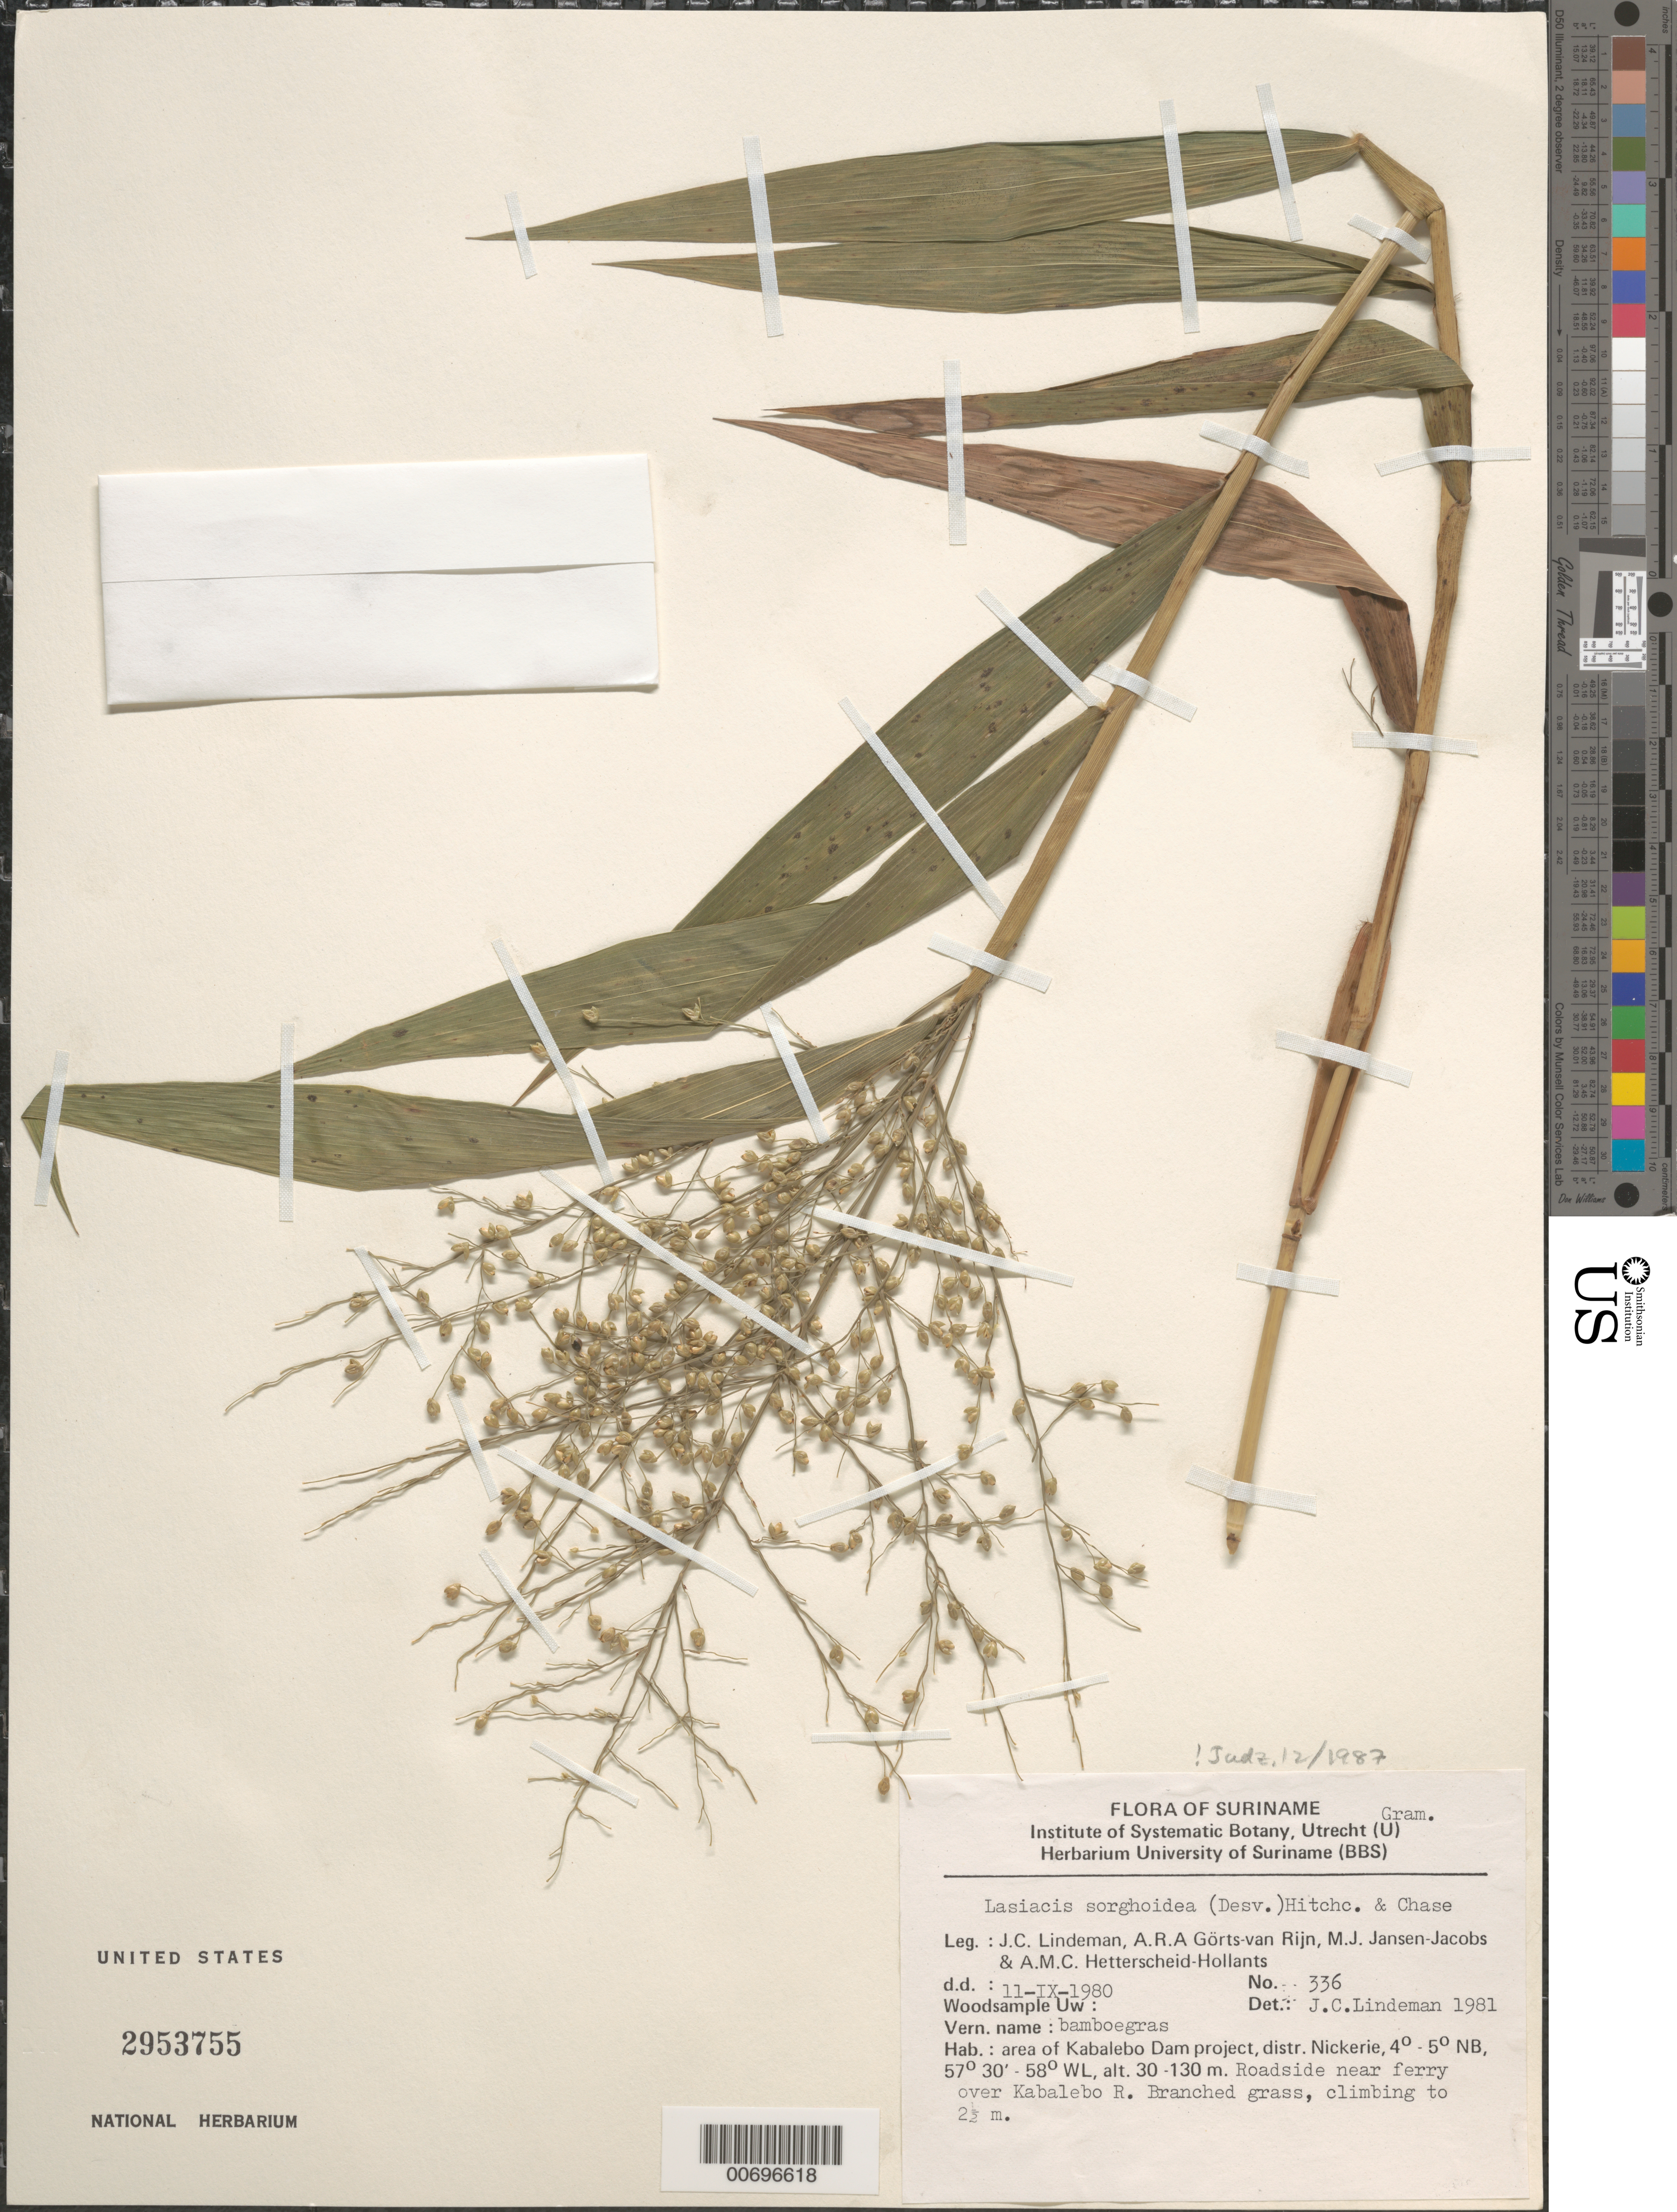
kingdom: Plantae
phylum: Tracheophyta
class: Liliopsida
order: Poales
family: Poaceae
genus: Lasiacis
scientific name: Lasiacis sorghoidea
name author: (Desv. ex Ham.) Hitchc. & Chase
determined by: Lindeman, J. C.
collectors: J. C. Lindeman, A. .R. A. Görts-van Rijn, M. J. Jansen-Jacobs & A. Hetterscheid-Hollants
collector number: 80 336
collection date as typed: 11-Sep-80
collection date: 1980-09-11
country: Suriname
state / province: Nickerie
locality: Kabalebo Dam project area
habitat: Roadside near ferry over Kabalebo R.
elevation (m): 30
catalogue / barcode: US 2953755